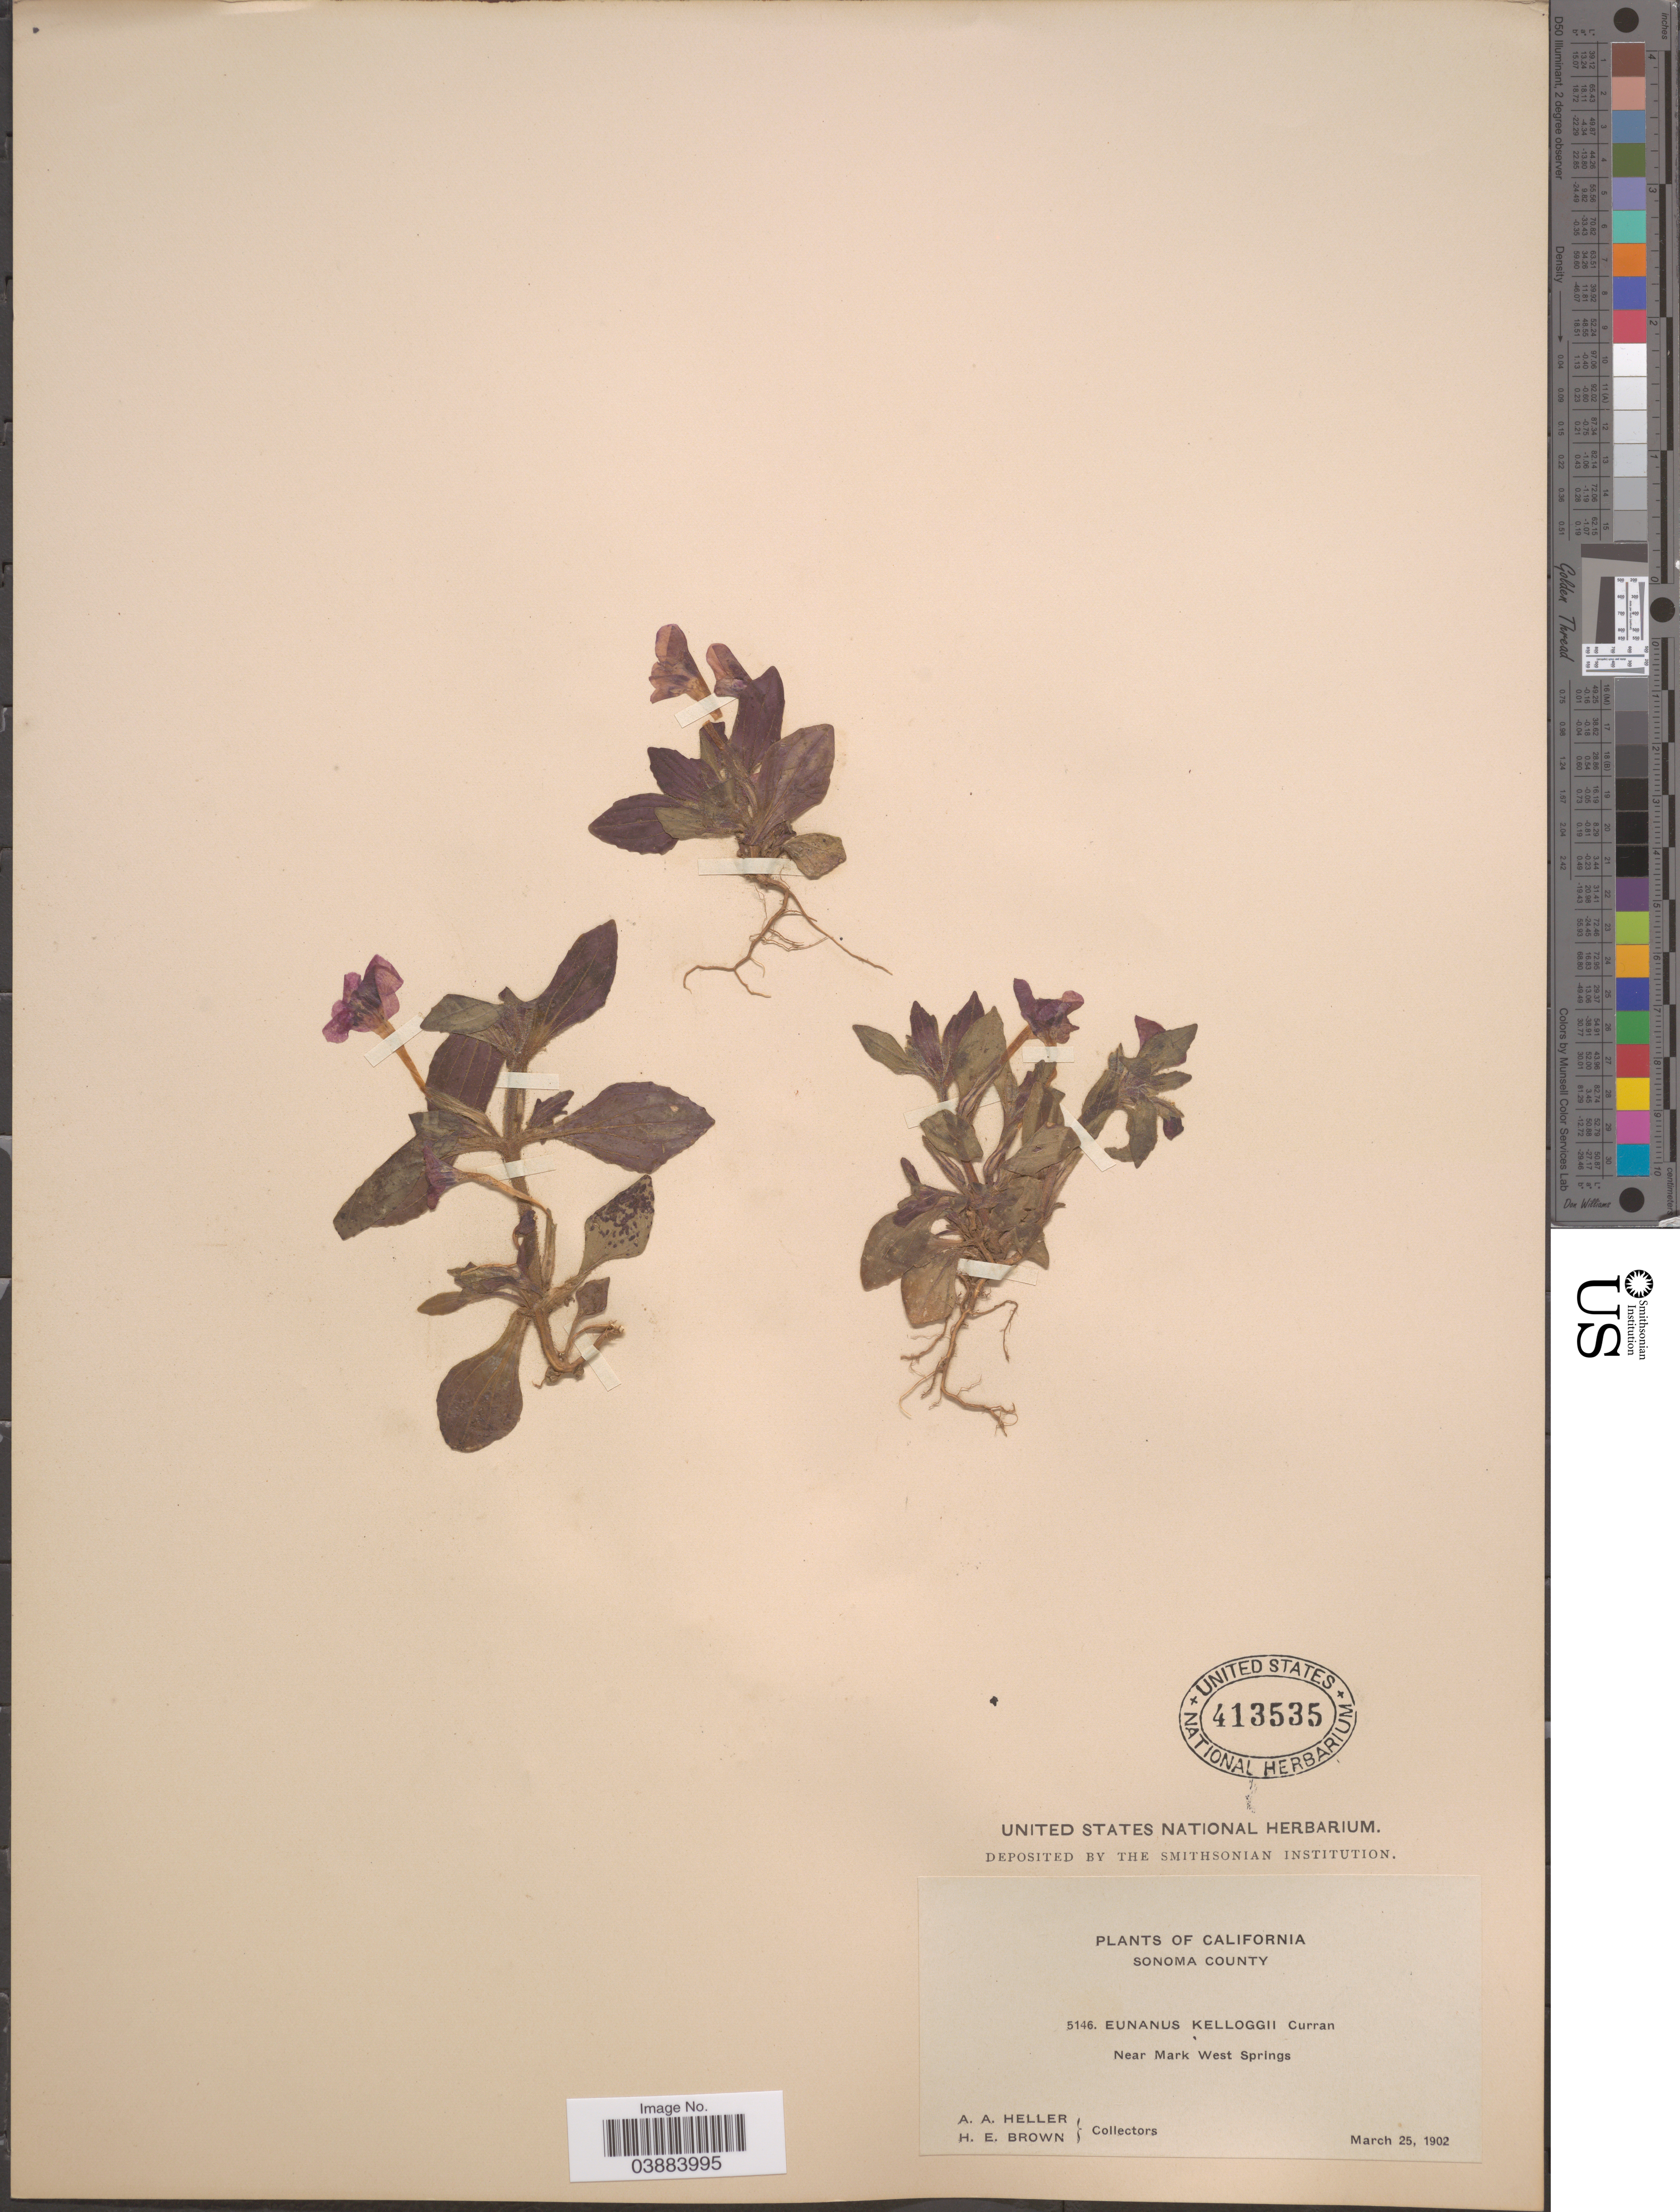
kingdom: Plantae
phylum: Tracheophyta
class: Magnoliopsida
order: Lamiales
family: Phrymaceae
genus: Eunanus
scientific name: Eunanus kelloggii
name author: Curran ex Greene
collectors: A. A. Heller & H. E. Brown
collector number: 5146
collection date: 1902-03-25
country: United States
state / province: California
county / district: Sonoma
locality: Sonoma County. Near Mark West Springs.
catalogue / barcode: US 413535